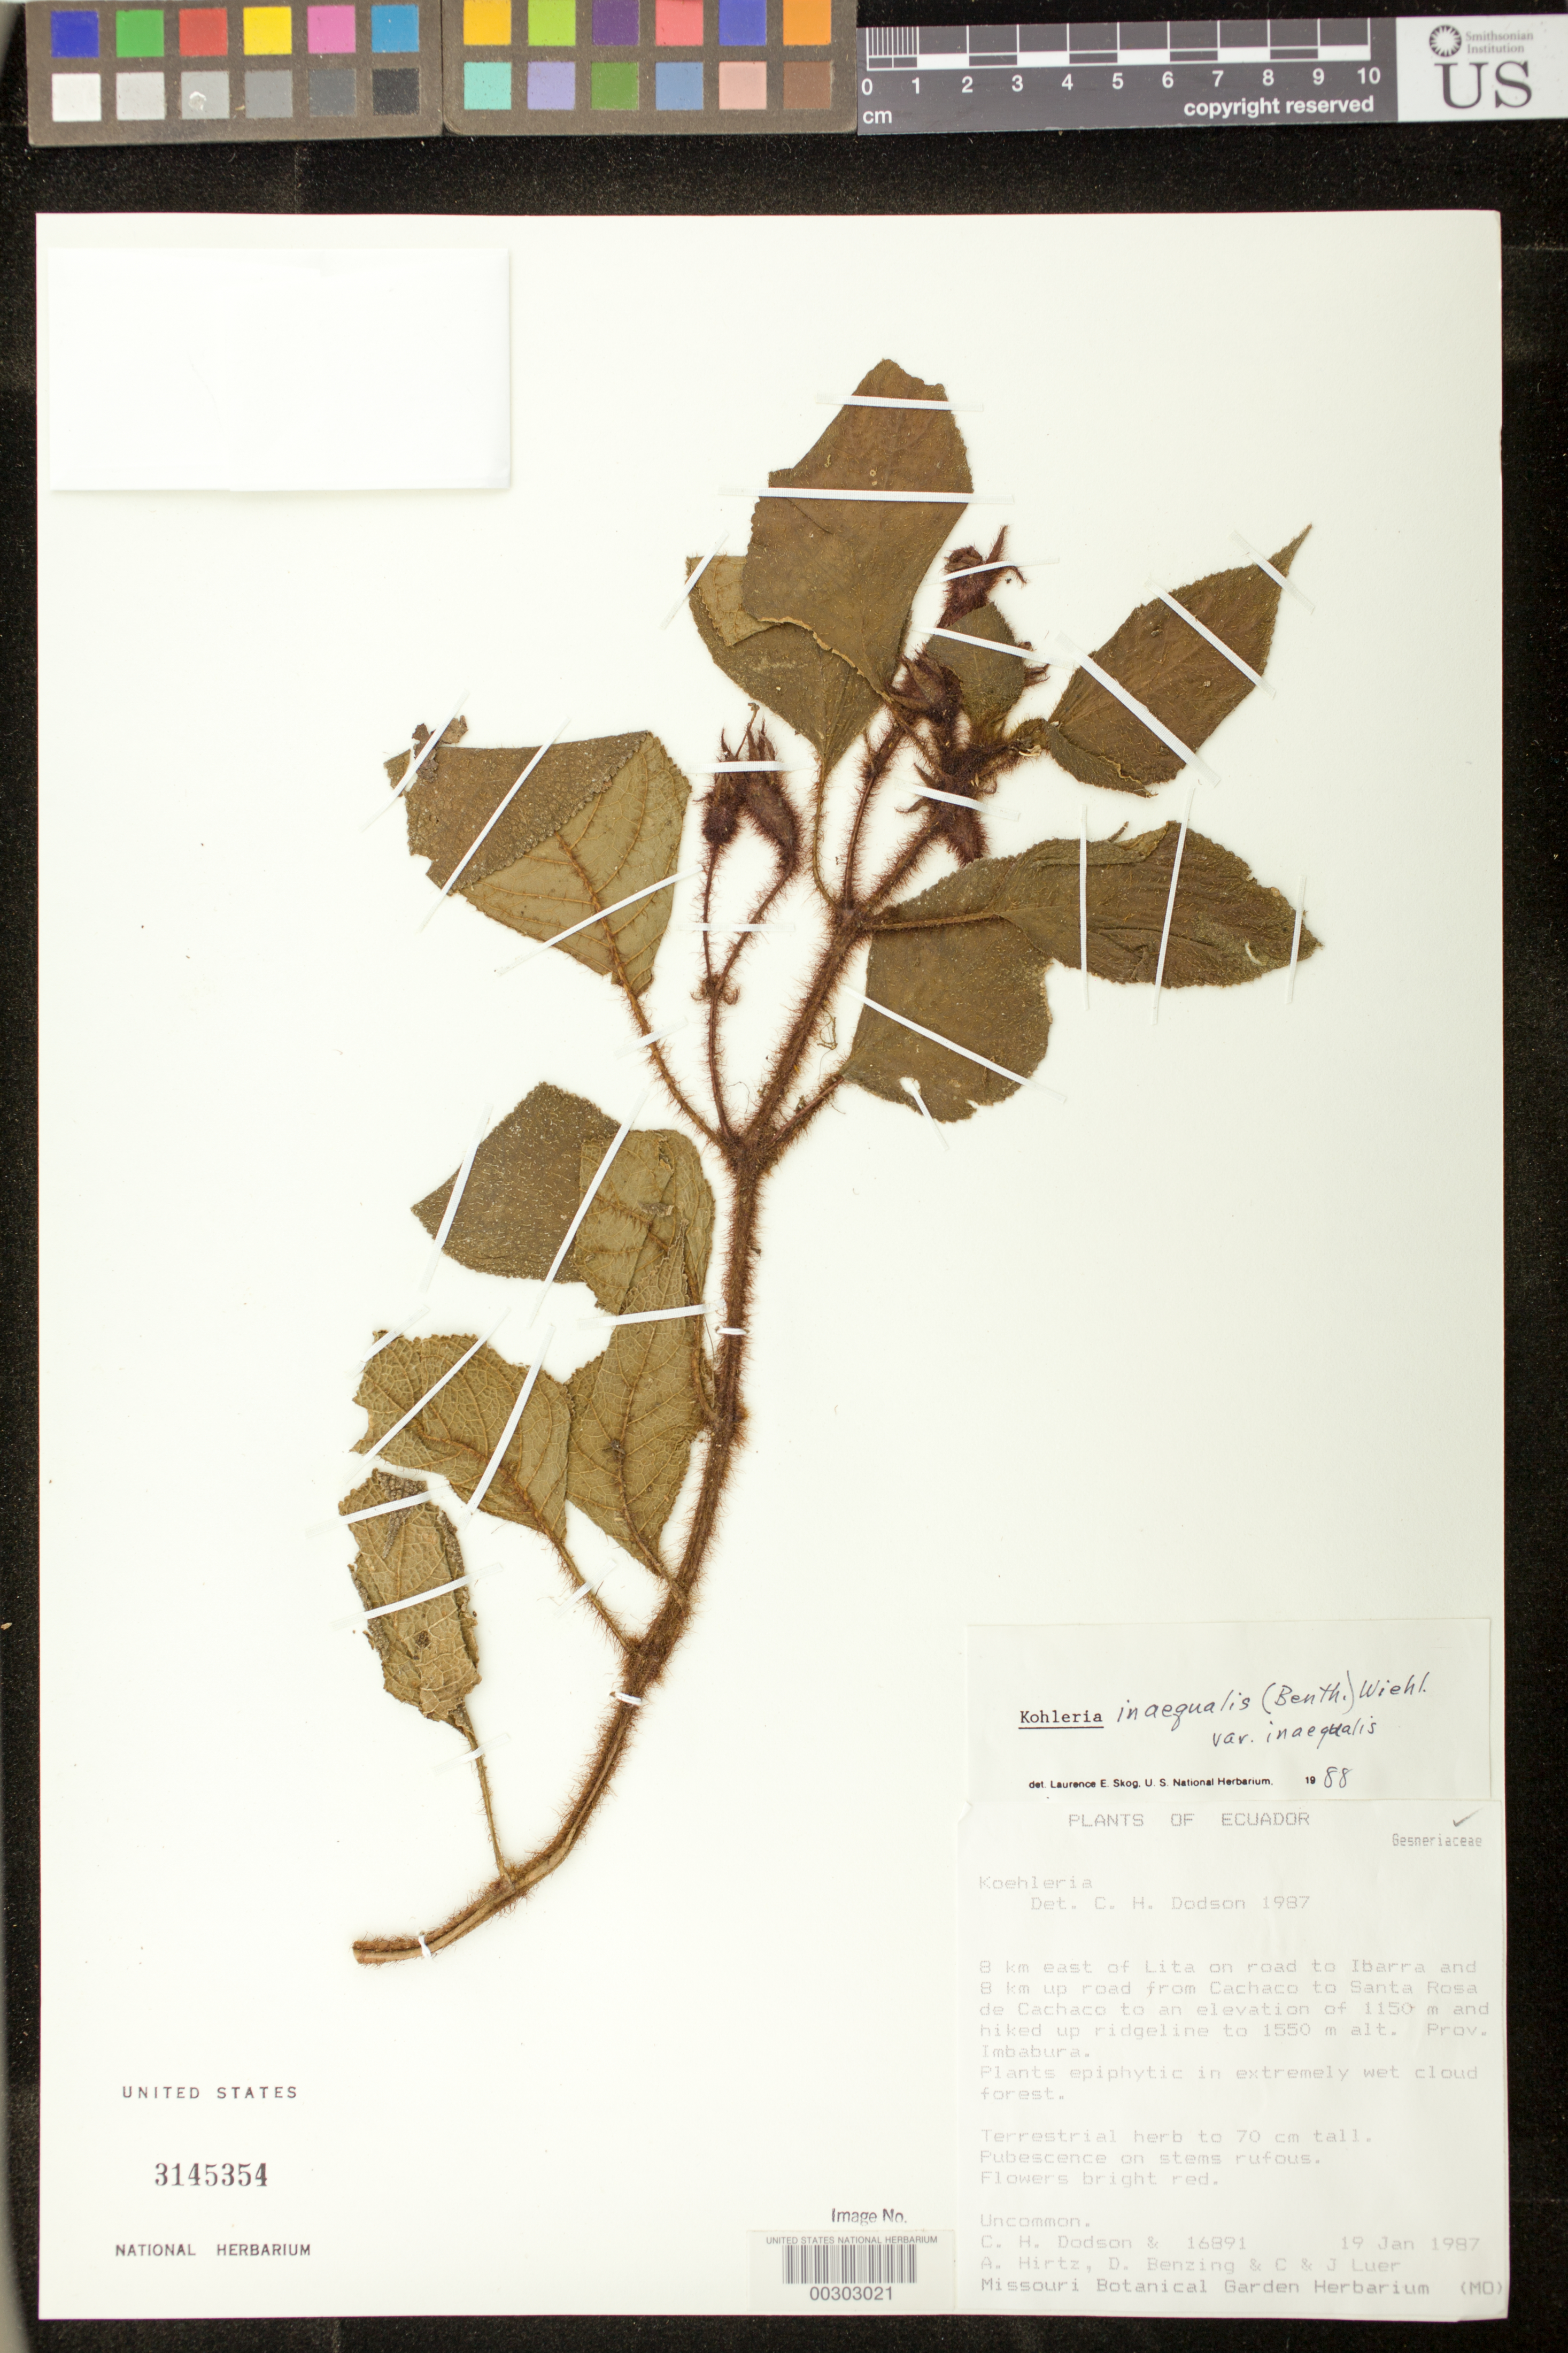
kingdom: Plantae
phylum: Tracheophyta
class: Magnoliopsida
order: Lamiales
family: Gesneriaceae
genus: Kohleria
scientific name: Kohleria inaequalis var. inaequalis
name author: (Benth.) Wiehler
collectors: C. H. Dodson, A. Hirtz, D. Benzing, C. Luer & J. P. Luer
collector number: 16891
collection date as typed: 19 Jan 1987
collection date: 1987-01-19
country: Ecuador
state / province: Imbabura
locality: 8 km E of Lita on road to Ibarra and 8 km up road from Cachaco to Santa Rosa de Cachaco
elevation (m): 1150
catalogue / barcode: US 3145354